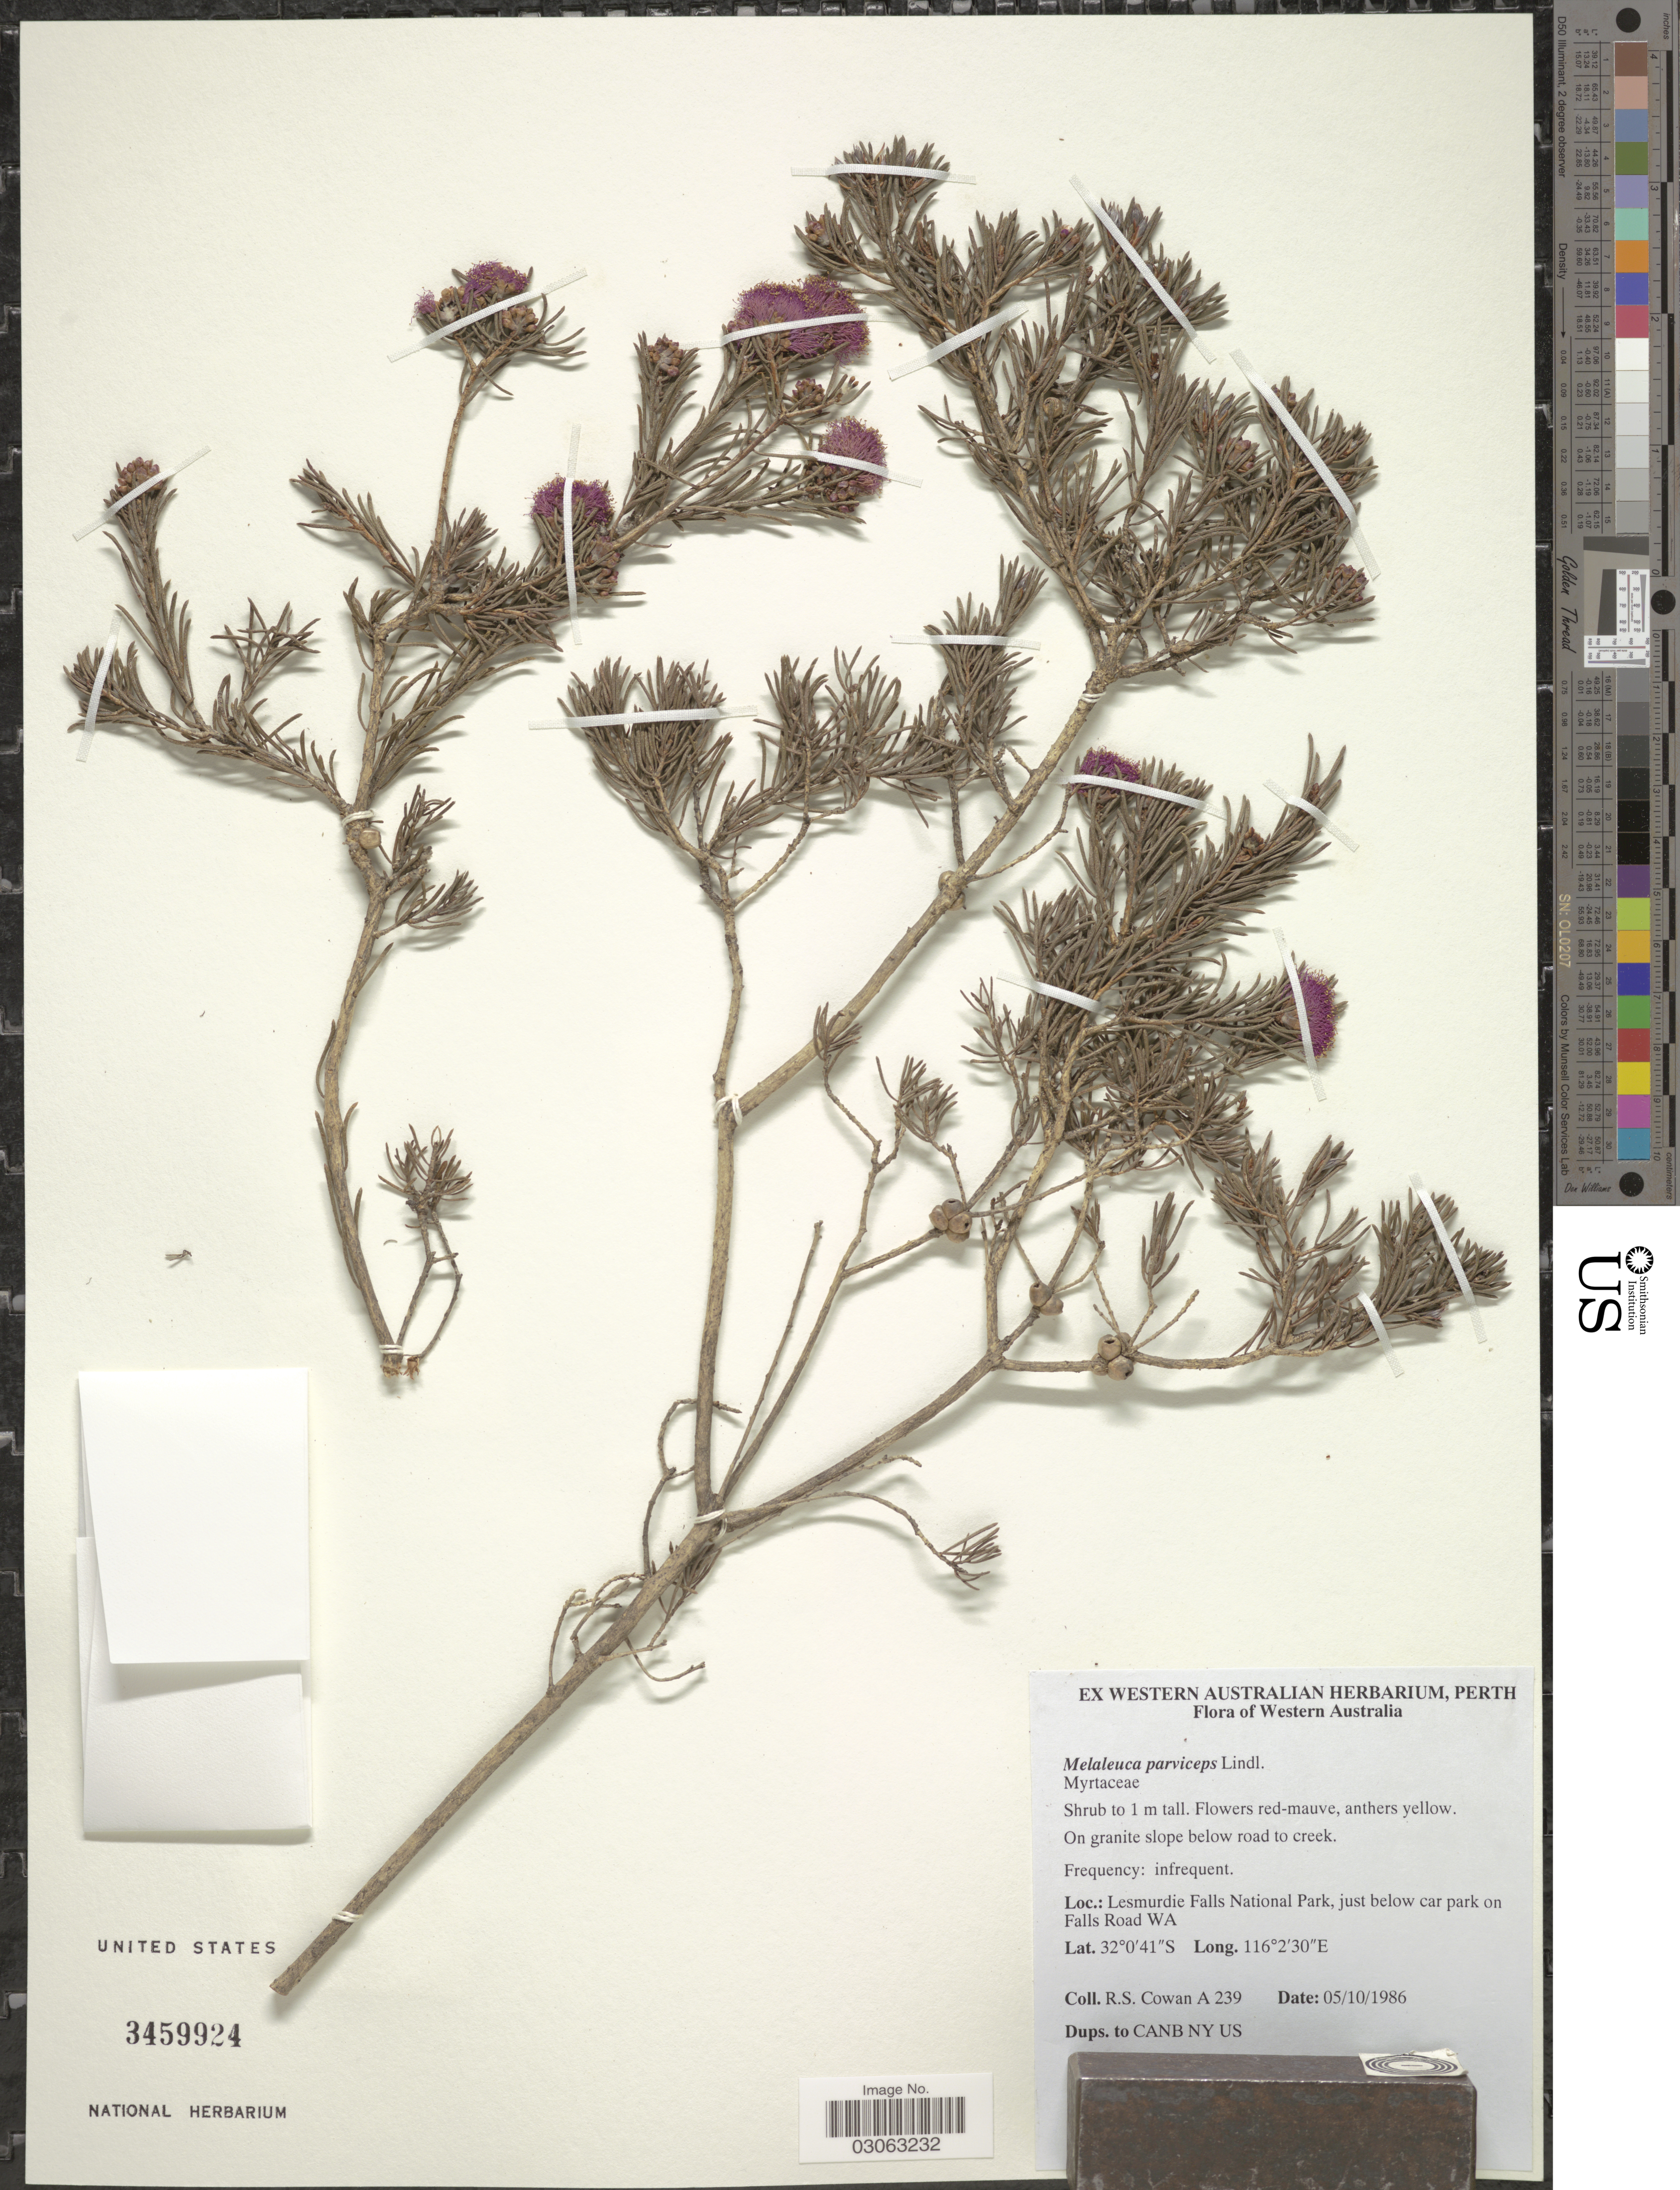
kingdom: Plantae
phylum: Tracheophyta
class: Magnoliopsida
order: Myrtales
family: Myrtaceae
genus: Melaleuca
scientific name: Melaleuca parviceps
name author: Lindl.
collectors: R. S. Cowan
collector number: A 239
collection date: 1986-10-05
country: Australia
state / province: Western Australia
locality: Lesmurdie Falls National Park, just below car park on Falls Road WA.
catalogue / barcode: US 3459924